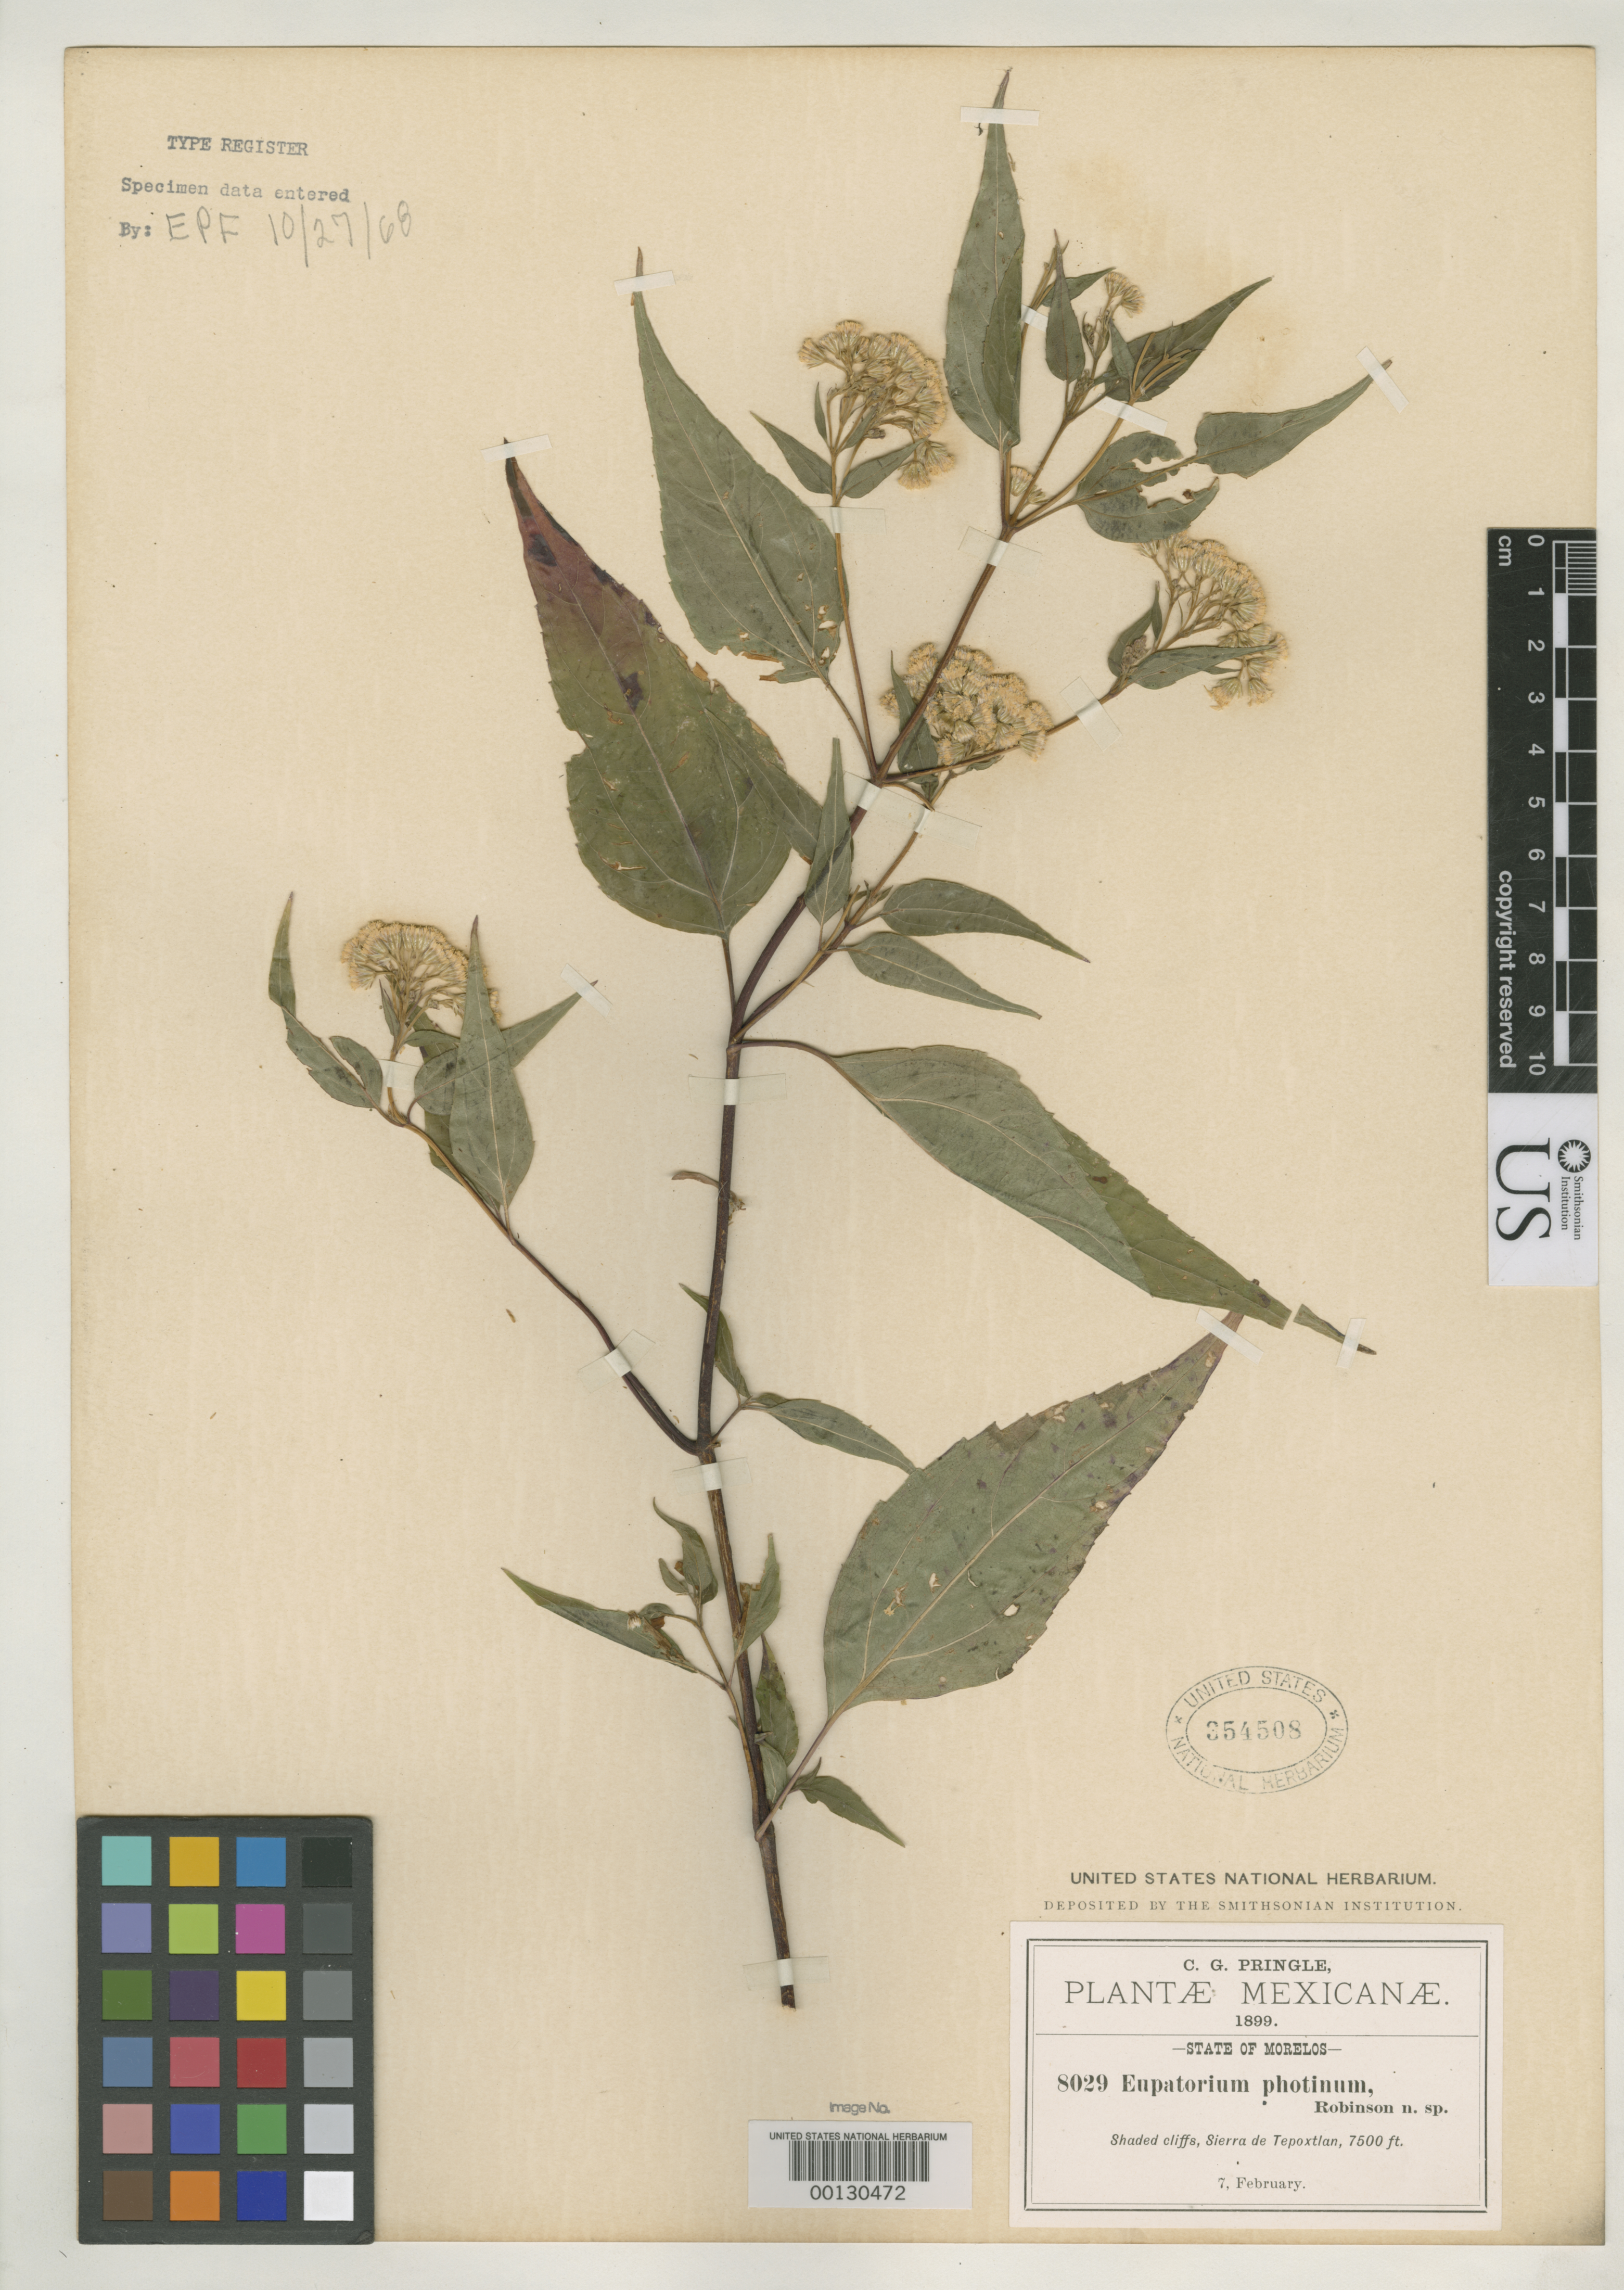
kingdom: Plantae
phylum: Tracheophyta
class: Magnoliopsida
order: Asterales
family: Asteraceae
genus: Eupatorium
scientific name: Eupatorium photinum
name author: B.L. Rob.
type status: Isotype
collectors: C. G. Pringle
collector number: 8029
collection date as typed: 07 Feb 1899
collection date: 1899-02-07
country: Mexico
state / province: Morelos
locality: Sierra de Tepoxtlan.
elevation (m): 2300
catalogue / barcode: US 354508